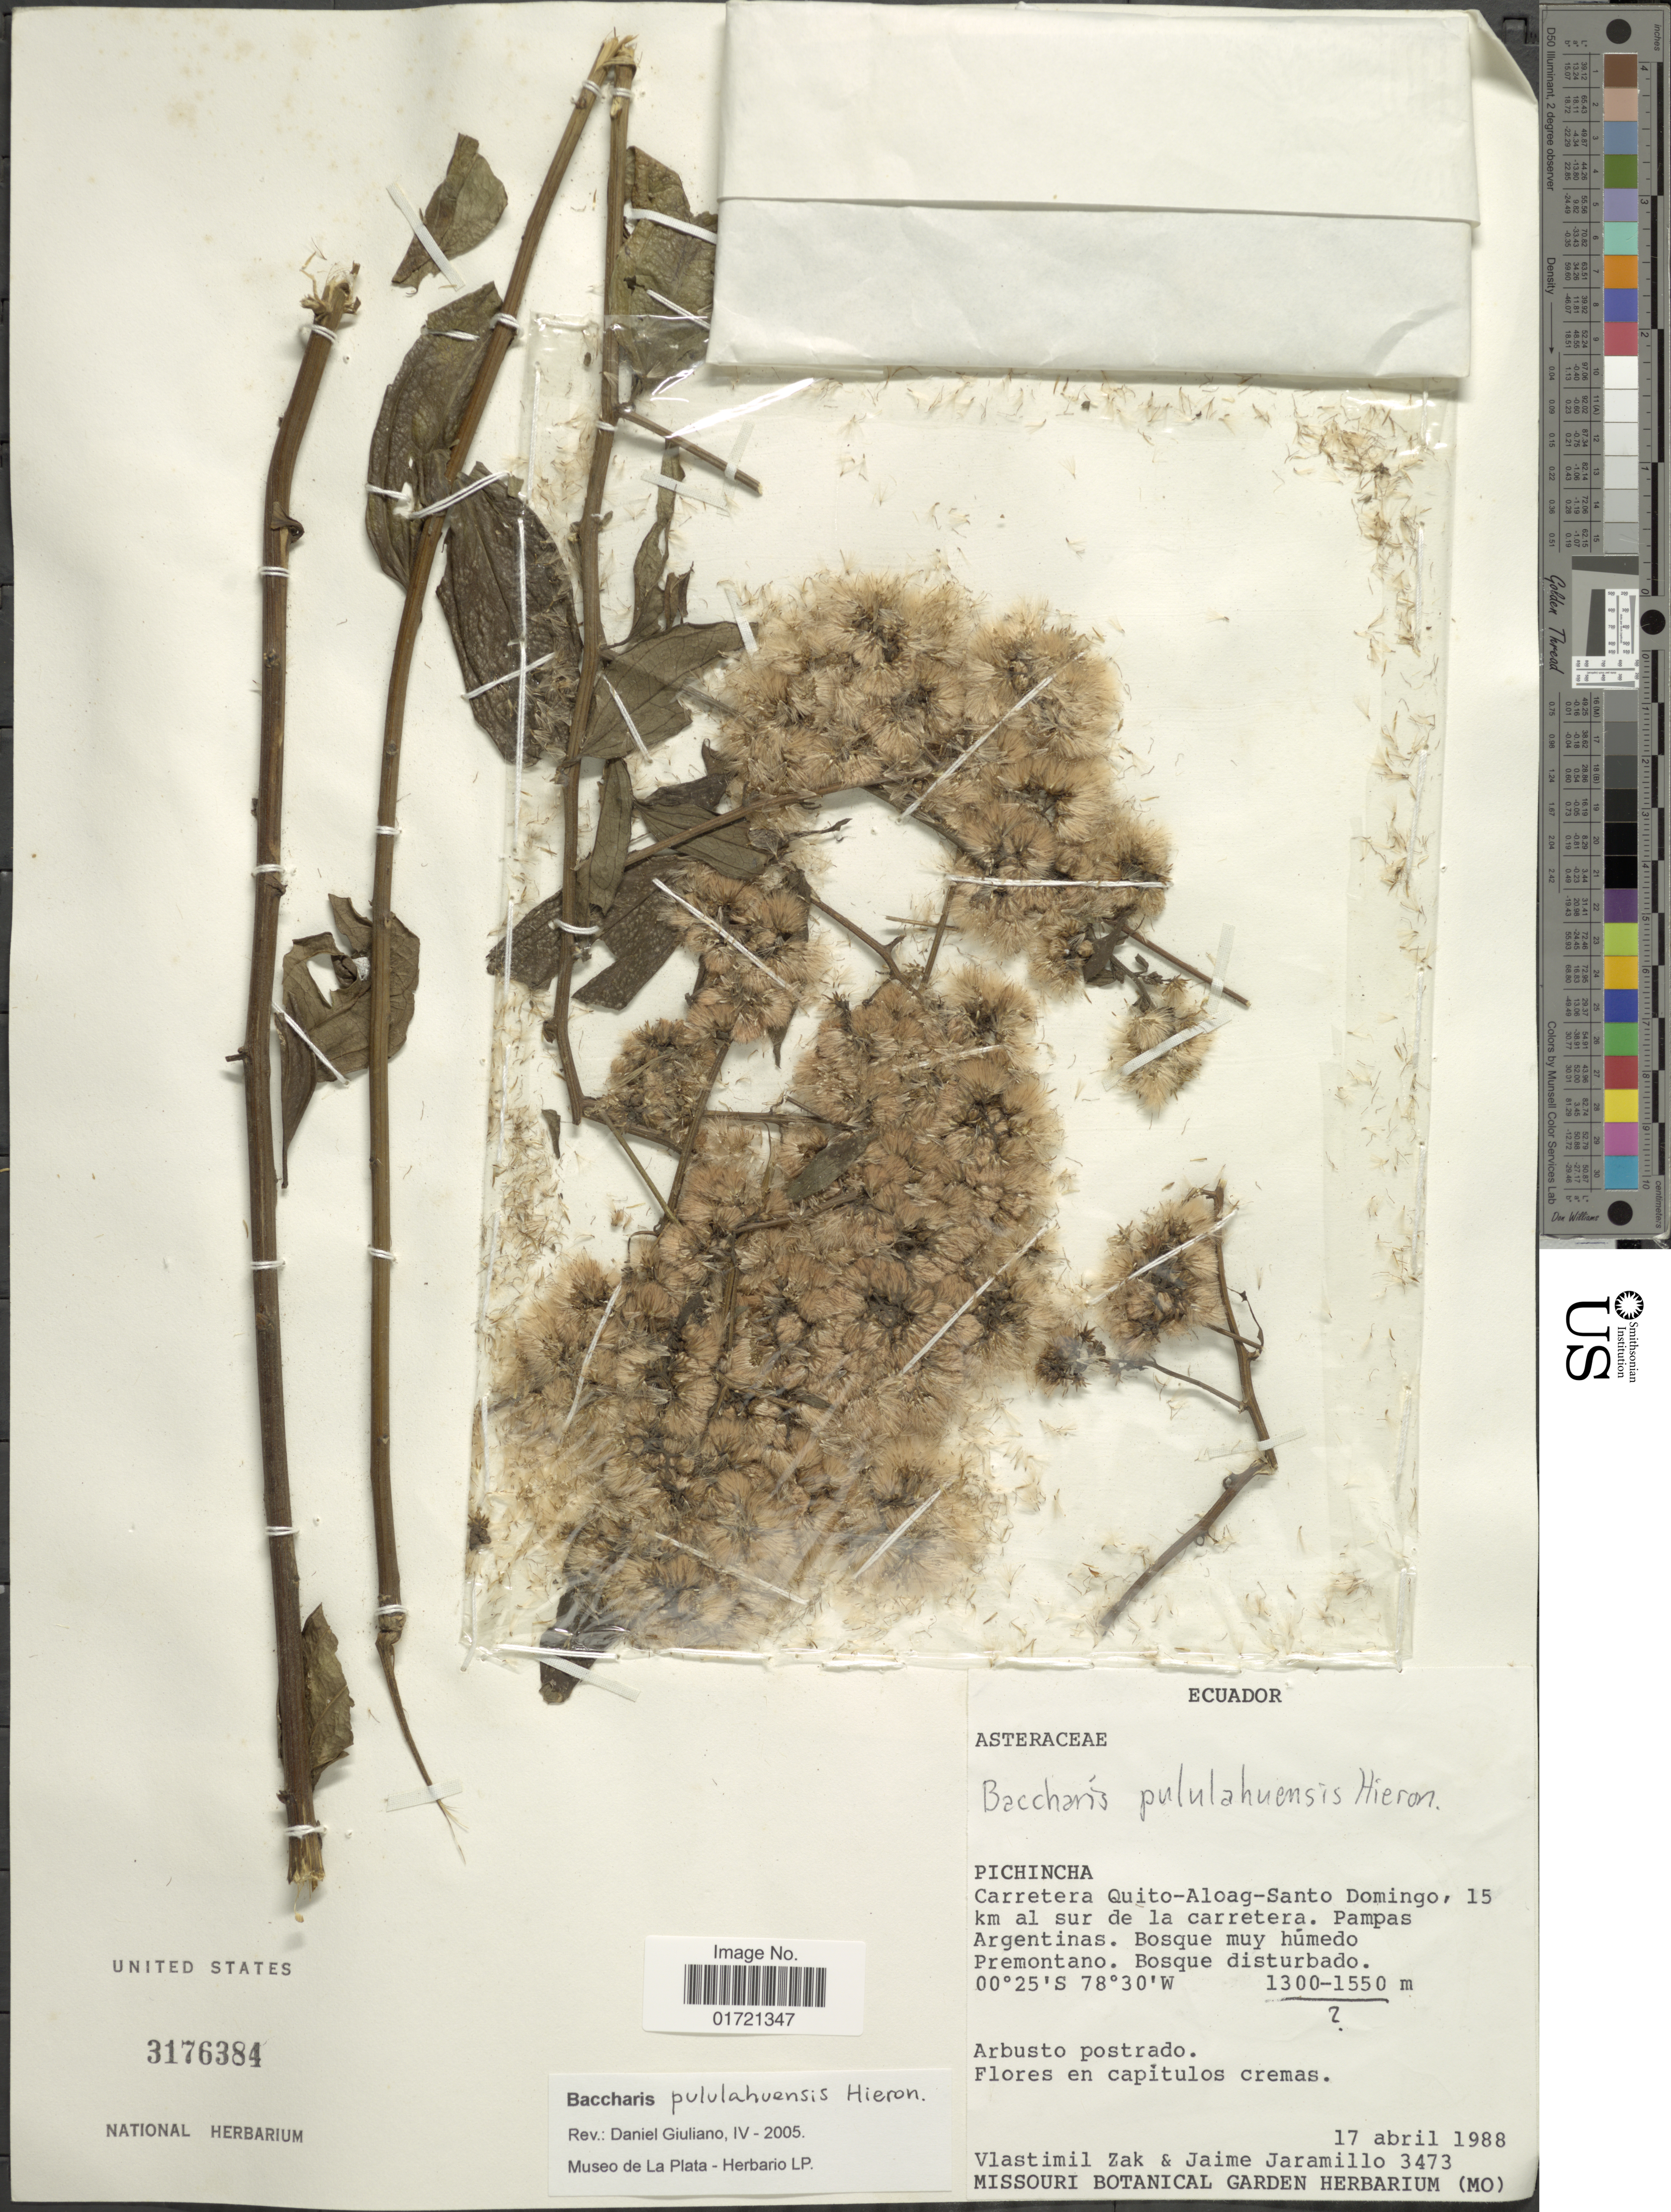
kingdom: Plantae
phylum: Tracheophyta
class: Magnoliopsida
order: Asterales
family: Asteraceae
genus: Baccharis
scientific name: Baccharis pululahuensis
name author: Hieron.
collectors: V. Zak & J. Jaramillo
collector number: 3473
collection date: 1988-04-17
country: Ecuador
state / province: Pichincha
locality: Pichincha. Carretera Quito-Aloag-Santo Domingo, 15 km al sur de la carretera. Pampas Argentinas. Bosque muy húmedo Premontano. Bosque disturbado.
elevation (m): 1300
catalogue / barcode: US 3176384